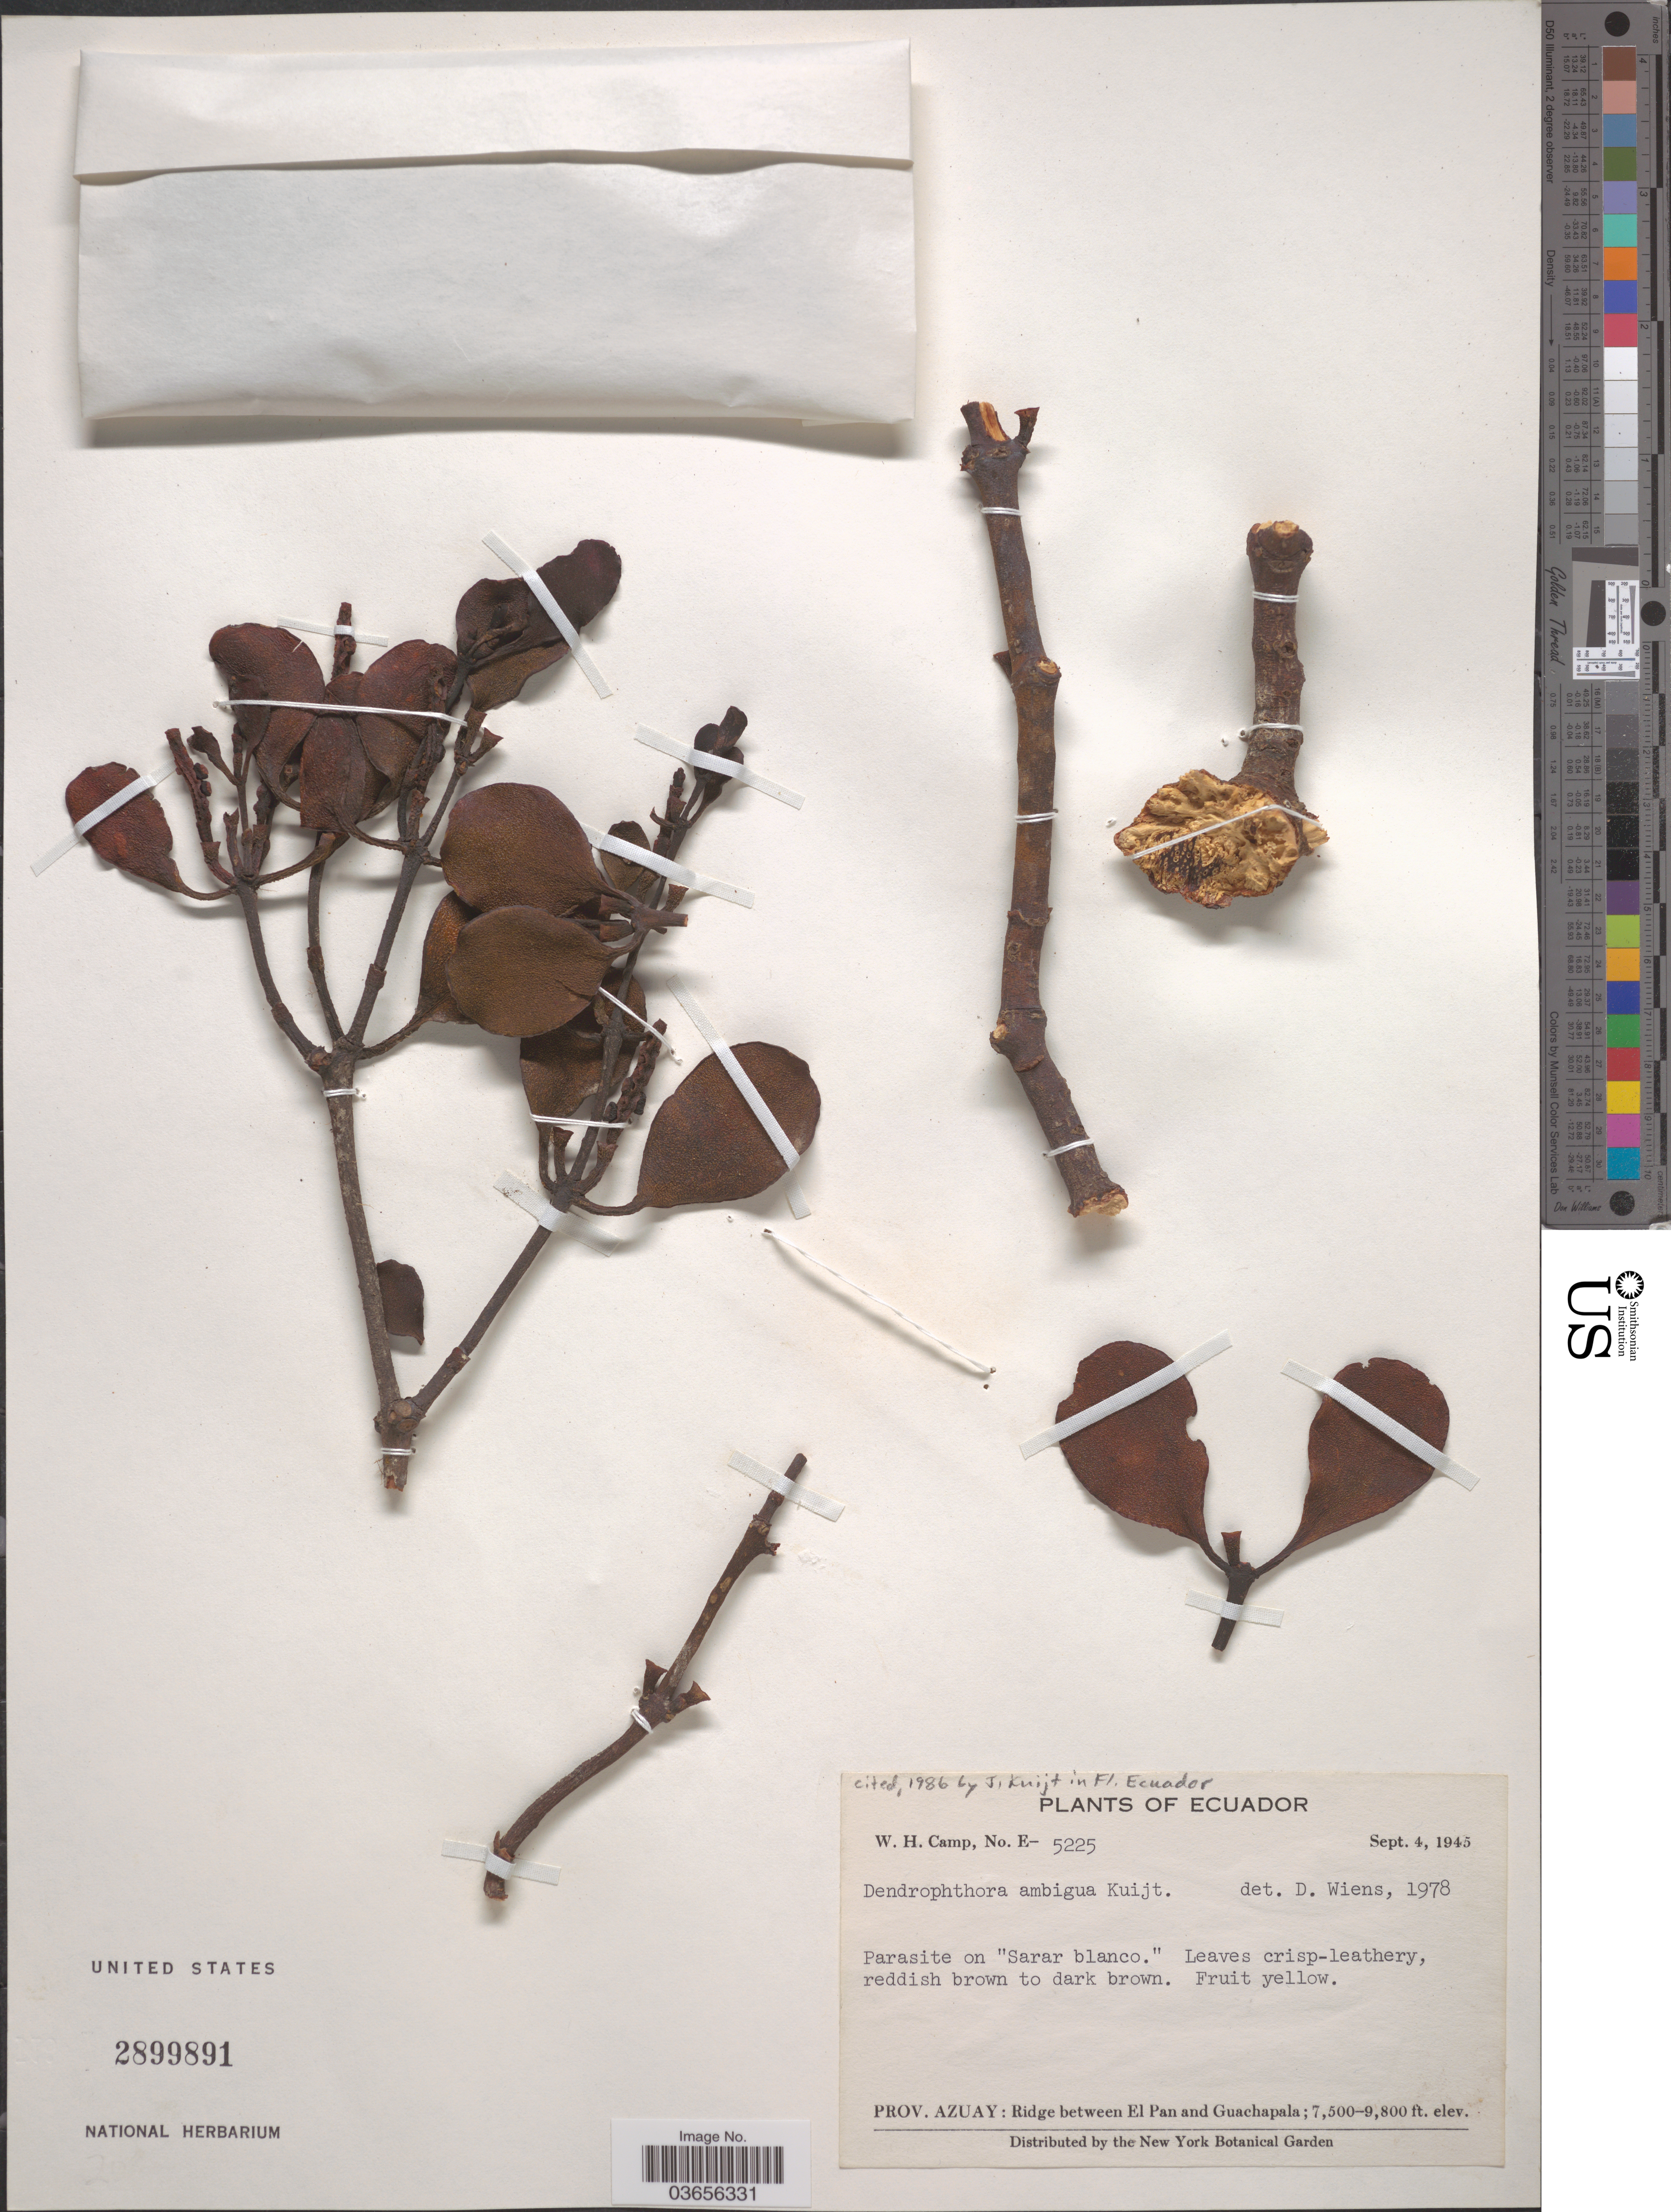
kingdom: Plantae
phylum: Tracheophyta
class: Magnoliopsida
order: Santalales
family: Viscaceae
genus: Dendrophthora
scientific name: Dendrophthora ambigua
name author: Kuijt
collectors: W. H. Camp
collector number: E-5225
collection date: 1945-09-04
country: Ecuador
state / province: Azuay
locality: Ridge between El Pan and Guachapala.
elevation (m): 2286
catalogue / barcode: US 2899891